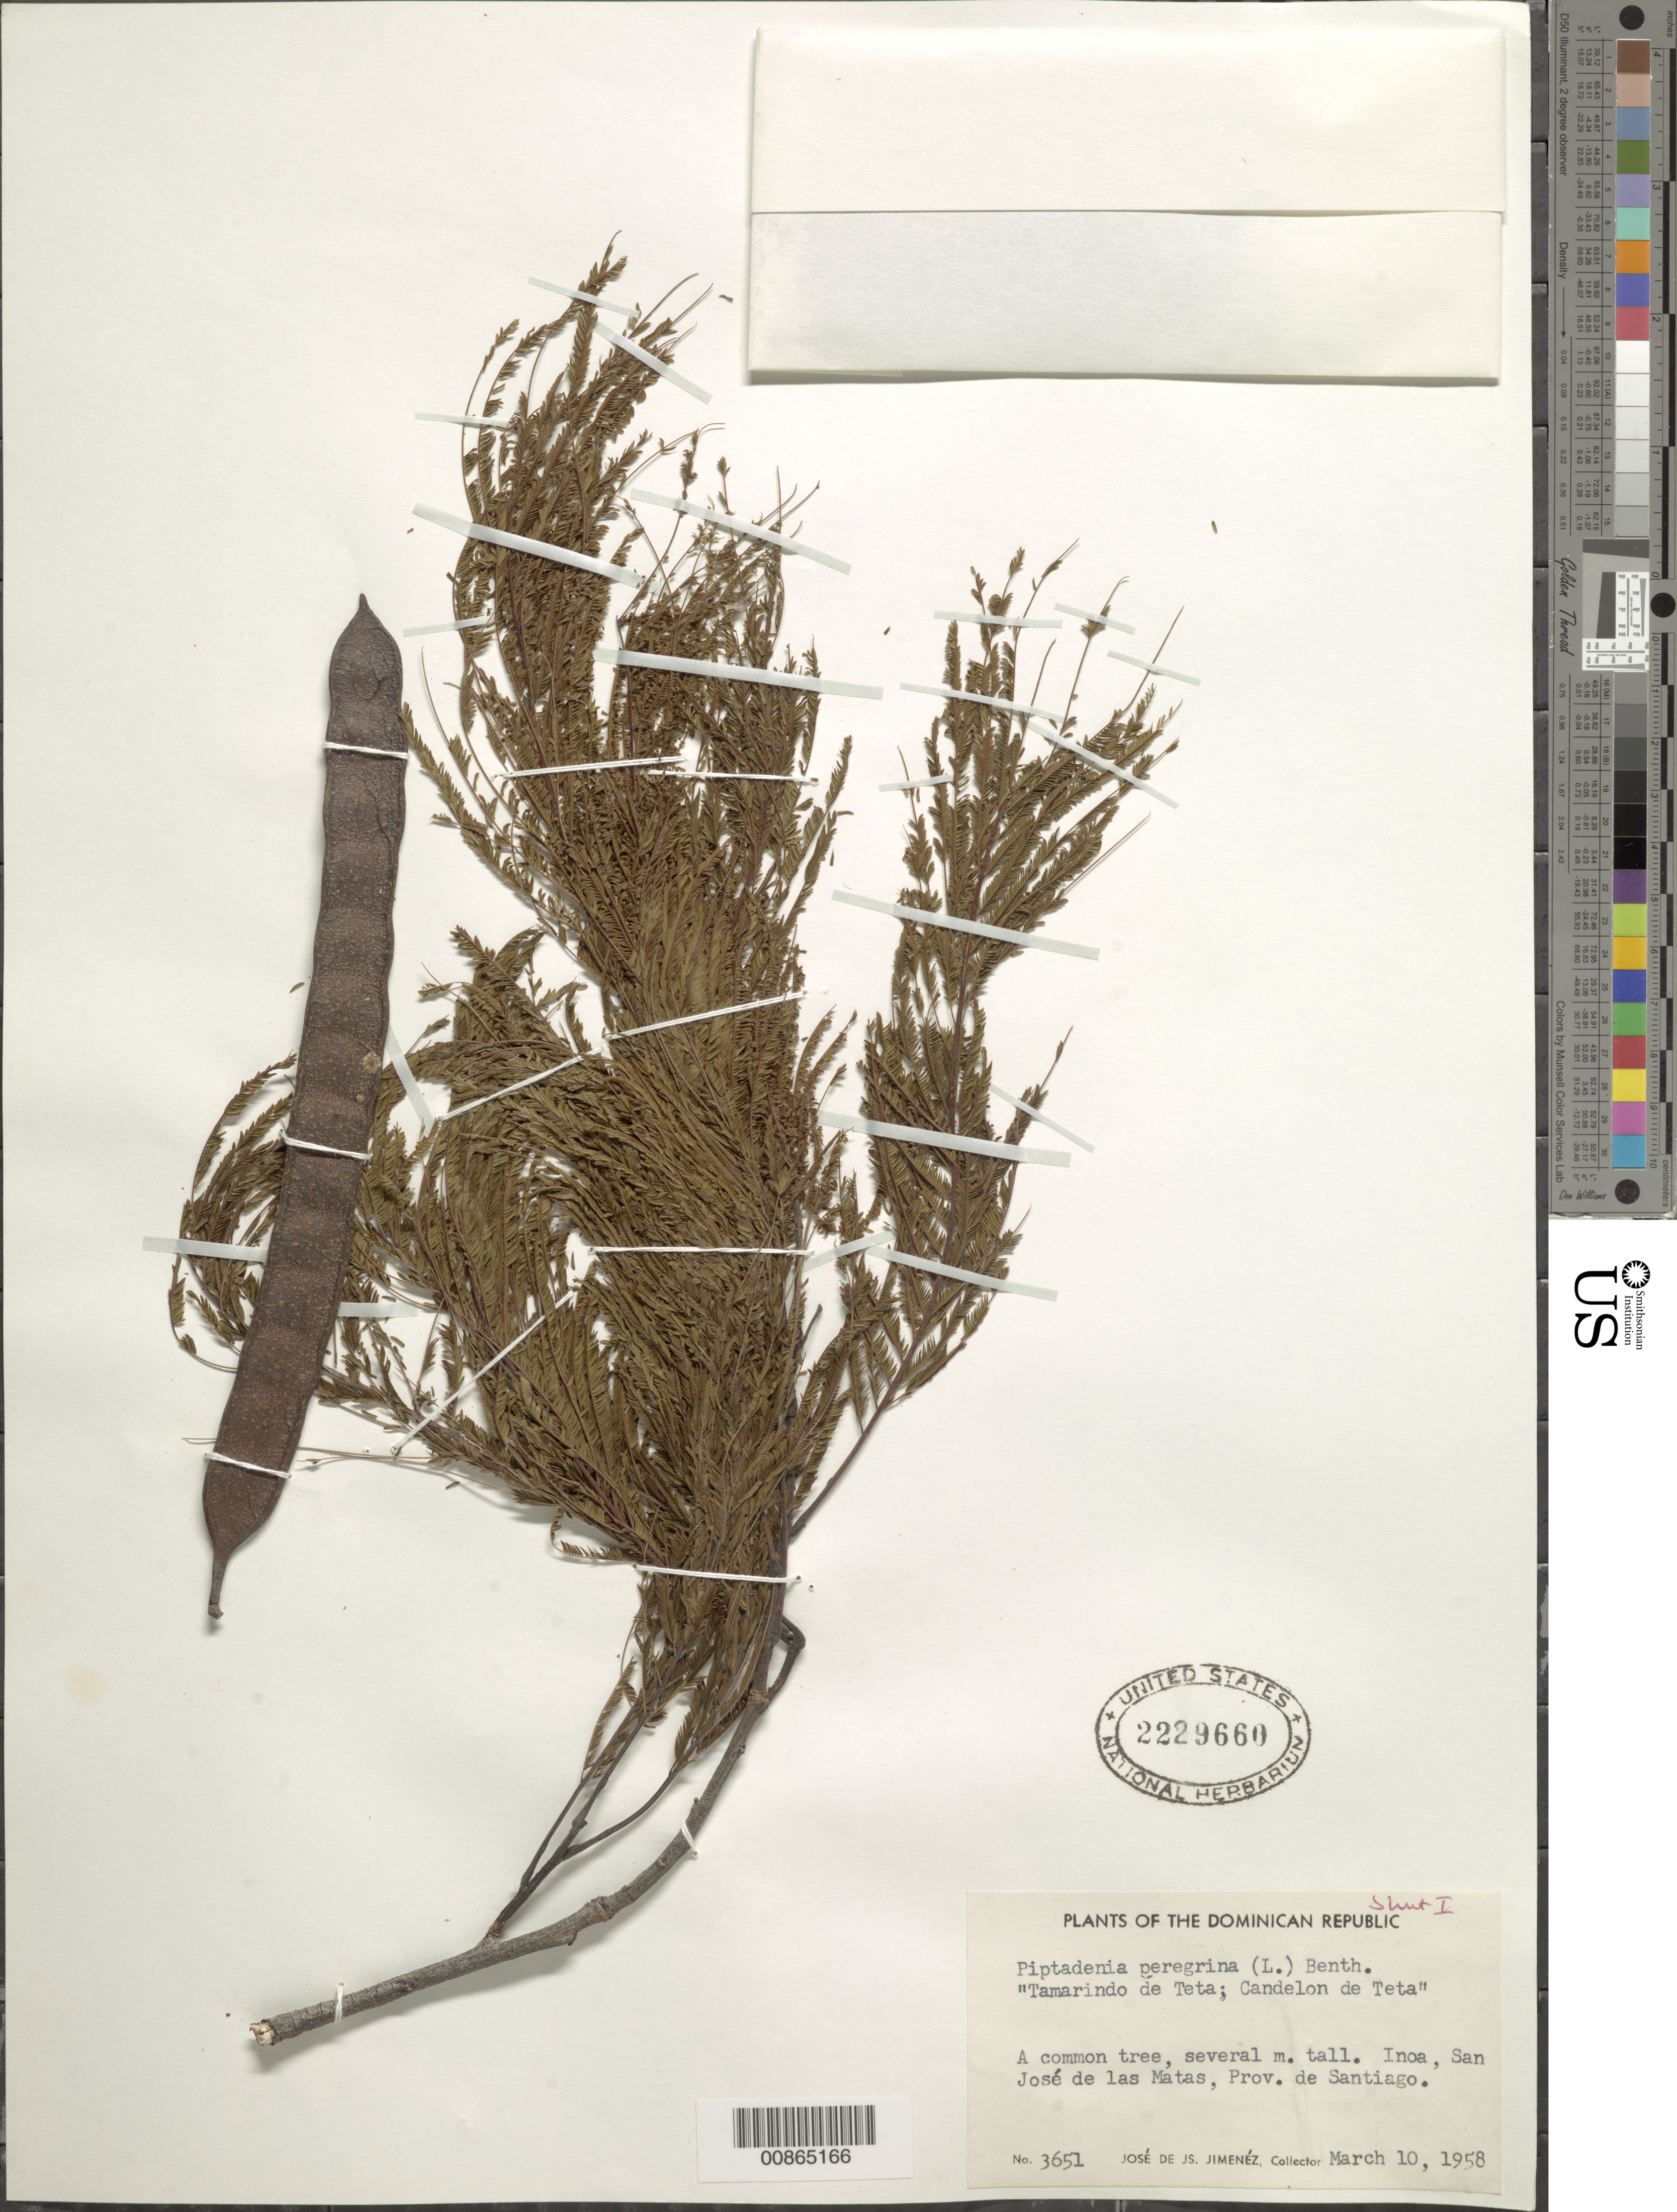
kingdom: Plantae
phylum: Tracheophyta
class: Magnoliopsida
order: Fabales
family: Fabaceae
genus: Anadenanthera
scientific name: Anadenanthera peregrina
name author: (L.) Speg.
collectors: J. J. Jiménez Almonte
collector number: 3651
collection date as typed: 10 Mar 1958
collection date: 1958-03-10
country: Dominican Republic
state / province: Santiago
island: Hispaniola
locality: Inoa, San José de las Matas.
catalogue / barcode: US 2229660